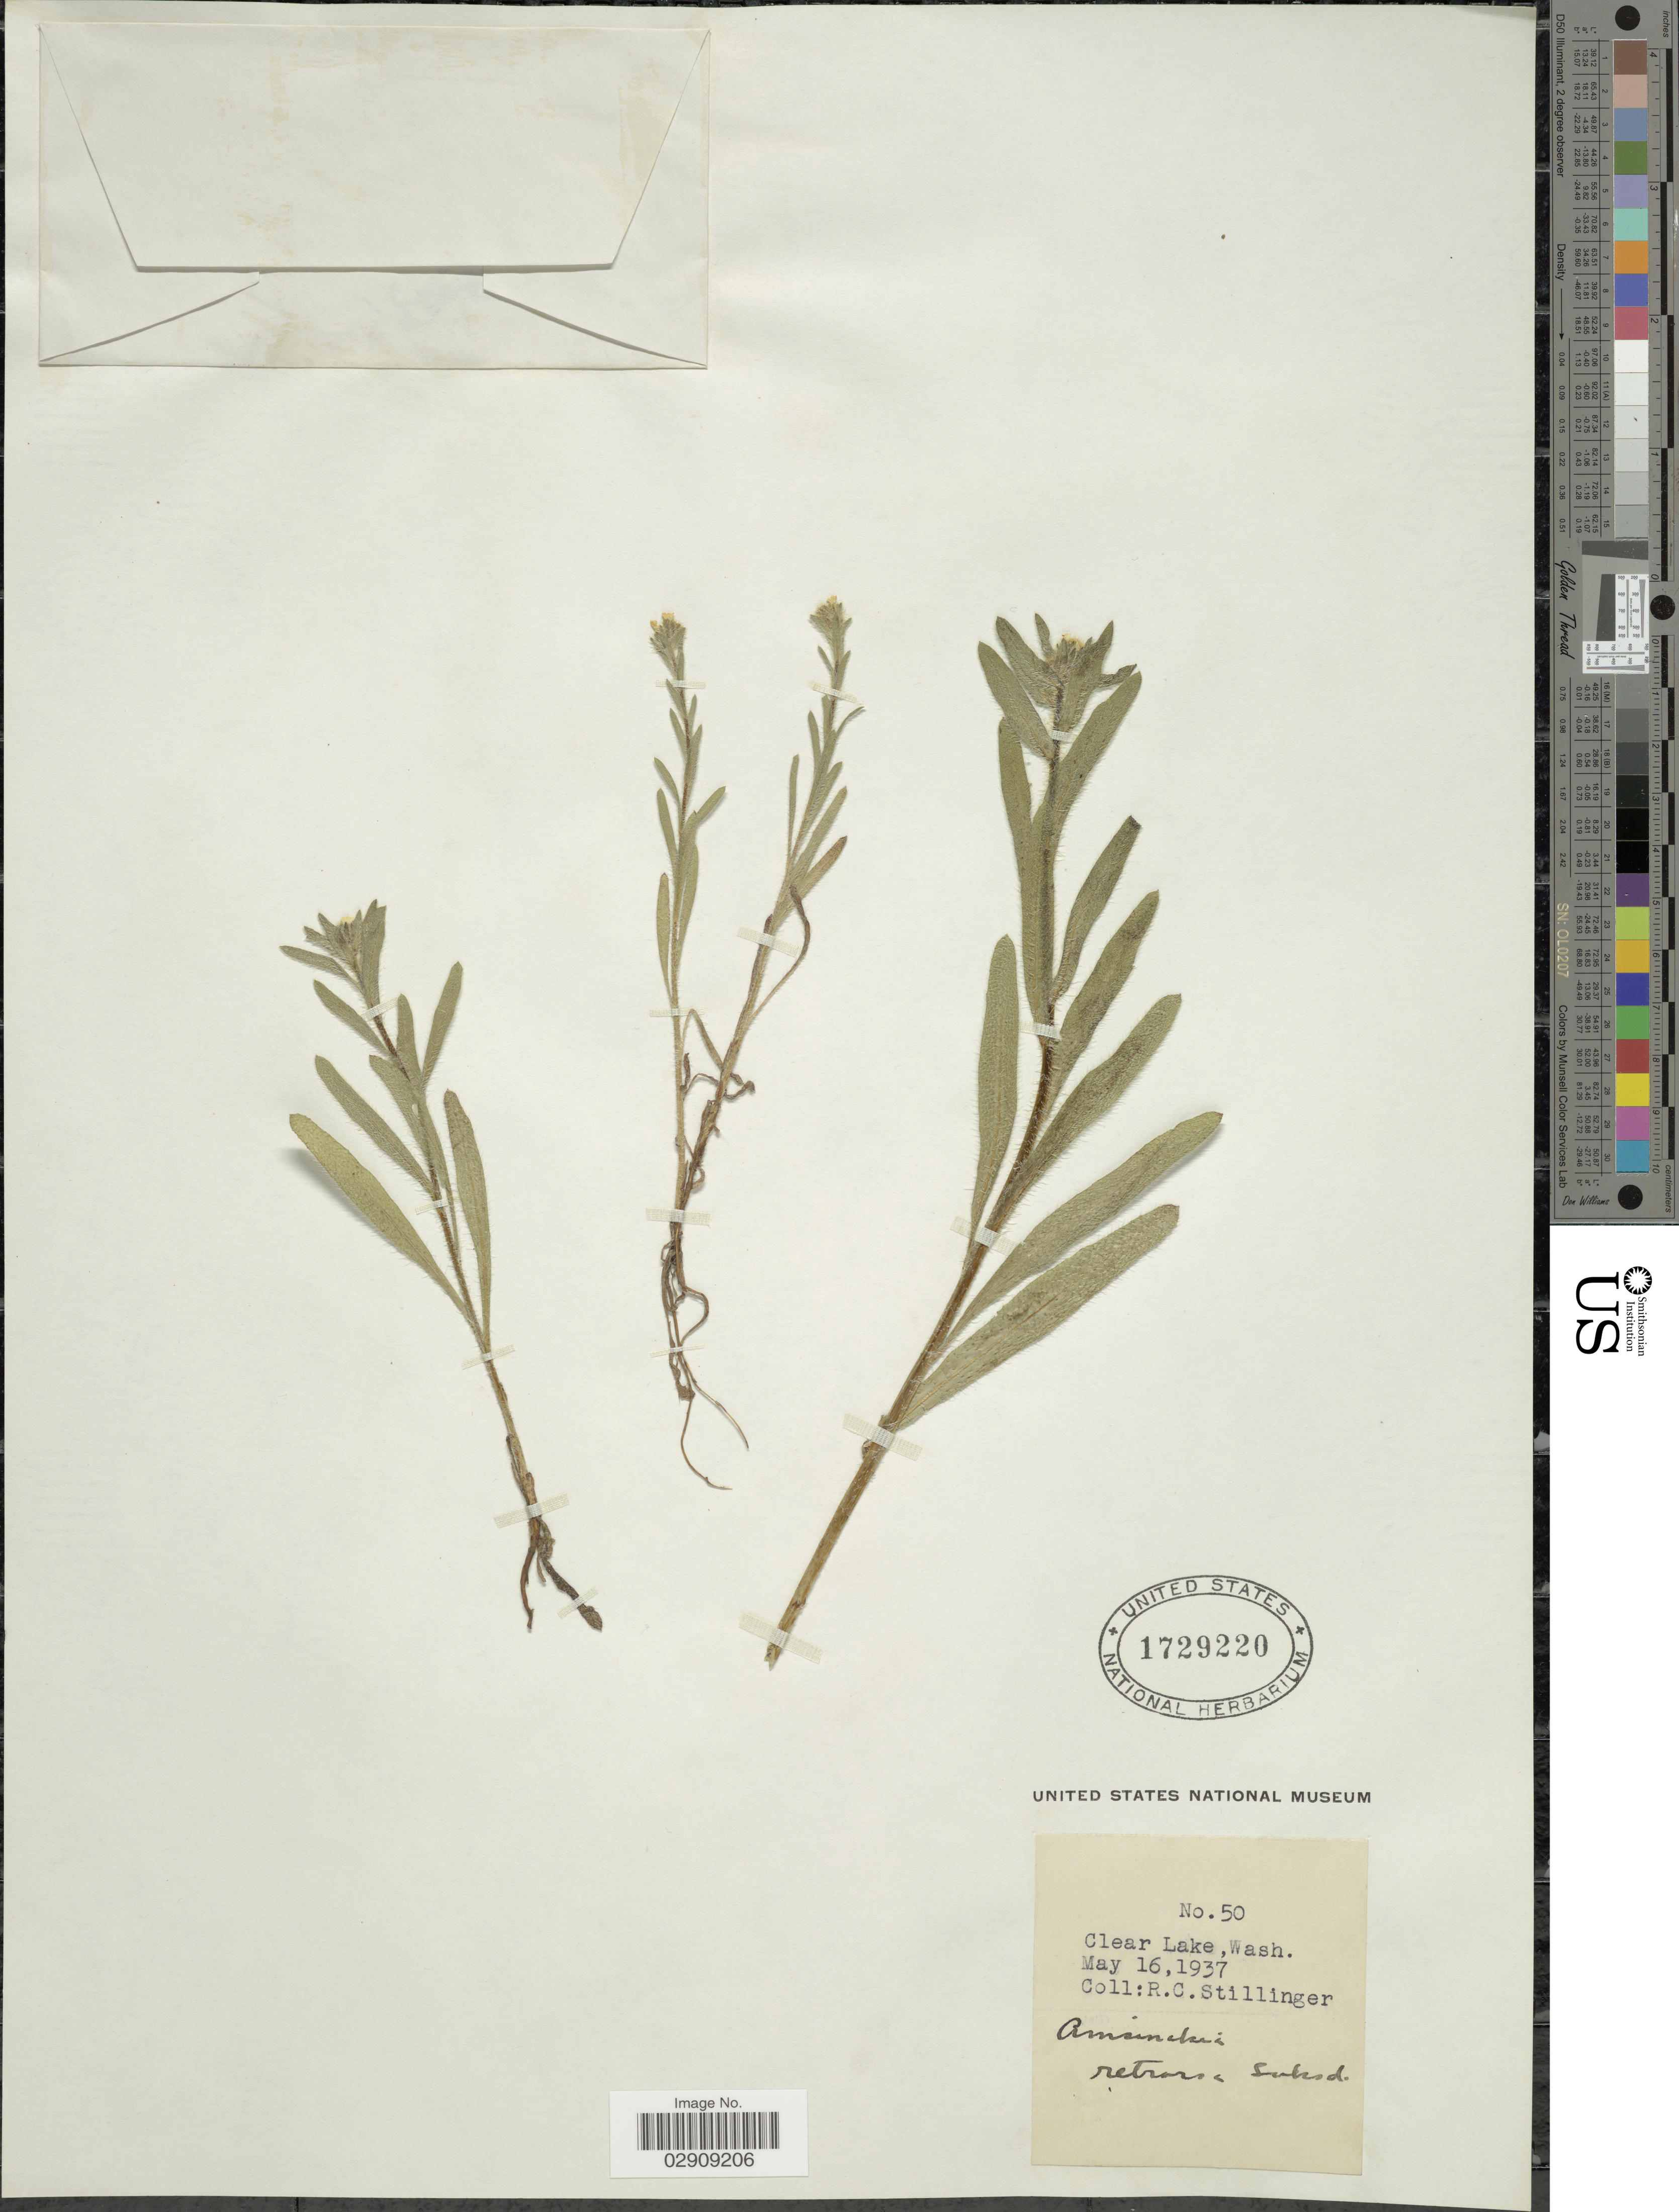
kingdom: Plantae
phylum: Tracheophyta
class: Magnoliopsida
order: Boraginales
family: Boraginaceae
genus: Amsinckia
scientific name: Amsinckia menziesii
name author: A. Nelson & J.F. Macbr.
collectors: R. Stillinger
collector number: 50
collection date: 1937-05-16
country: United States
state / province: Washington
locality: Clear Lake, Wash.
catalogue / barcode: US 1729220